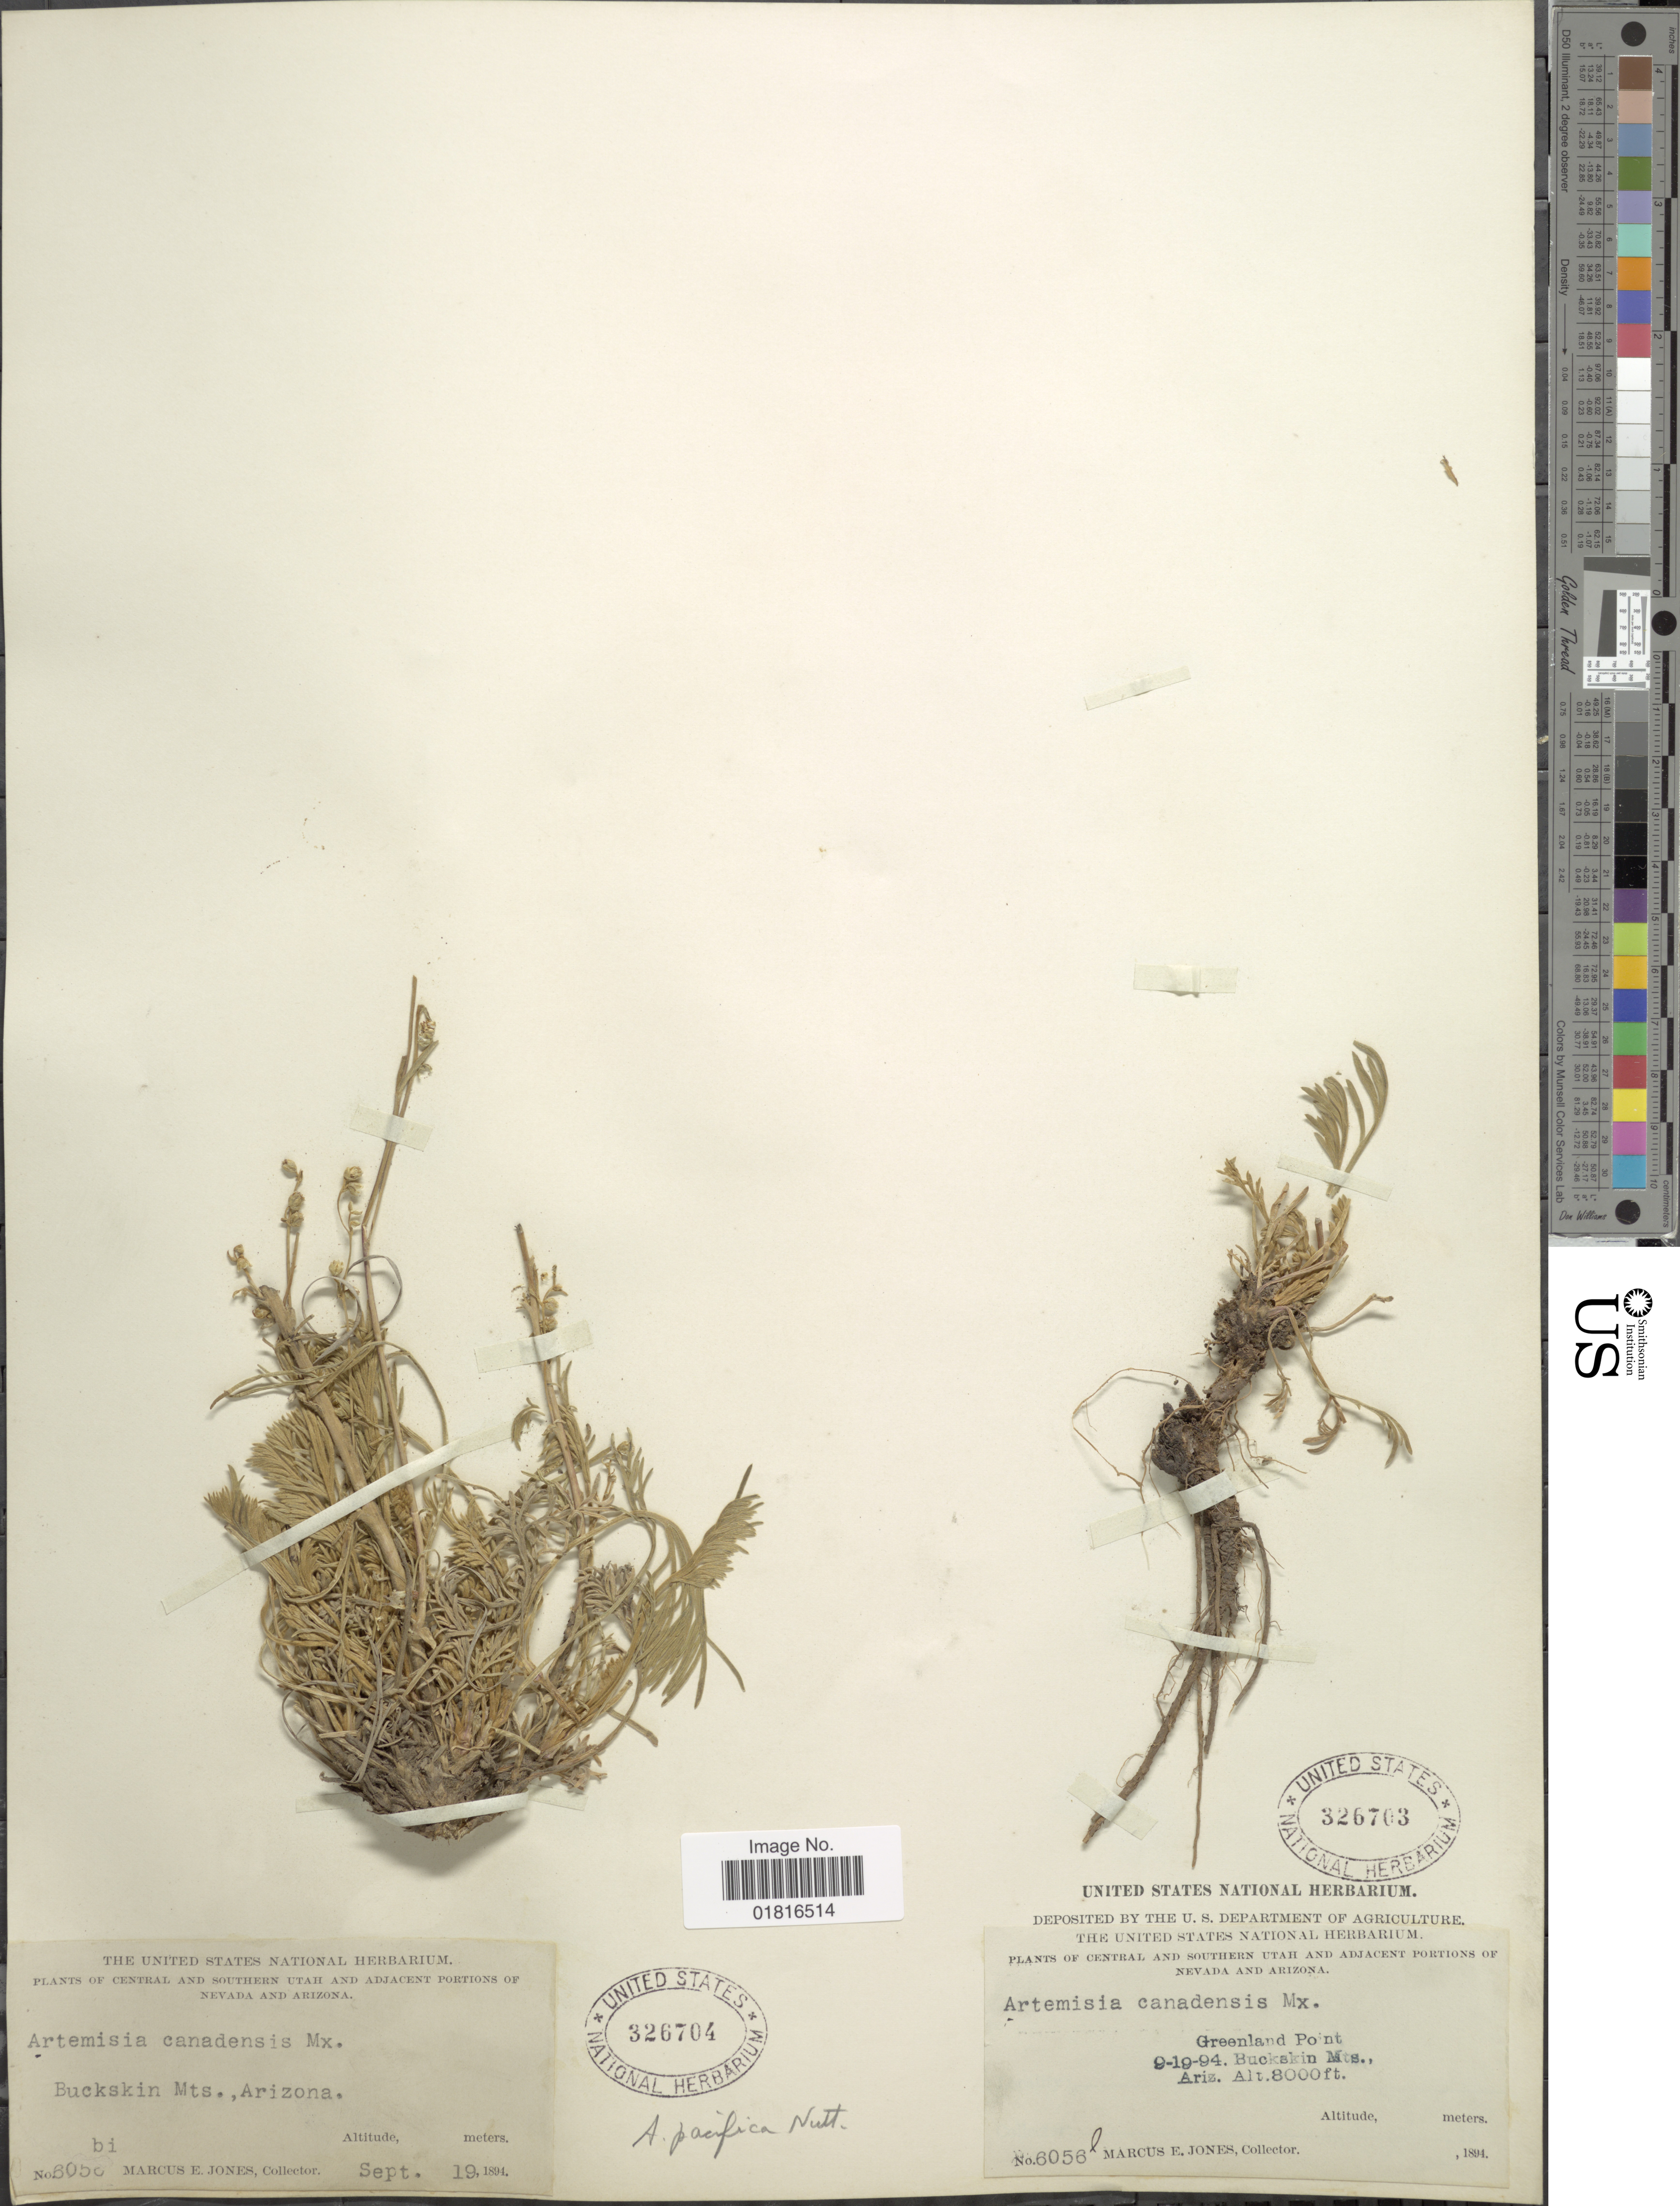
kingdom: Plantae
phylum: Tracheophyta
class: Magnoliopsida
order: Asterales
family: Asteraceae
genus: Artemisia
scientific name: Artemisia pacifica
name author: Nutt.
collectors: M. E. Jones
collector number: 6056l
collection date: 1894-09-19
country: United States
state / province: Arizona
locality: Central and Southern Utah and Adjacent Portions of Nevada and Arizona, Greenland Point, Buckskin Mts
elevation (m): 2438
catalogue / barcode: US 326703-2